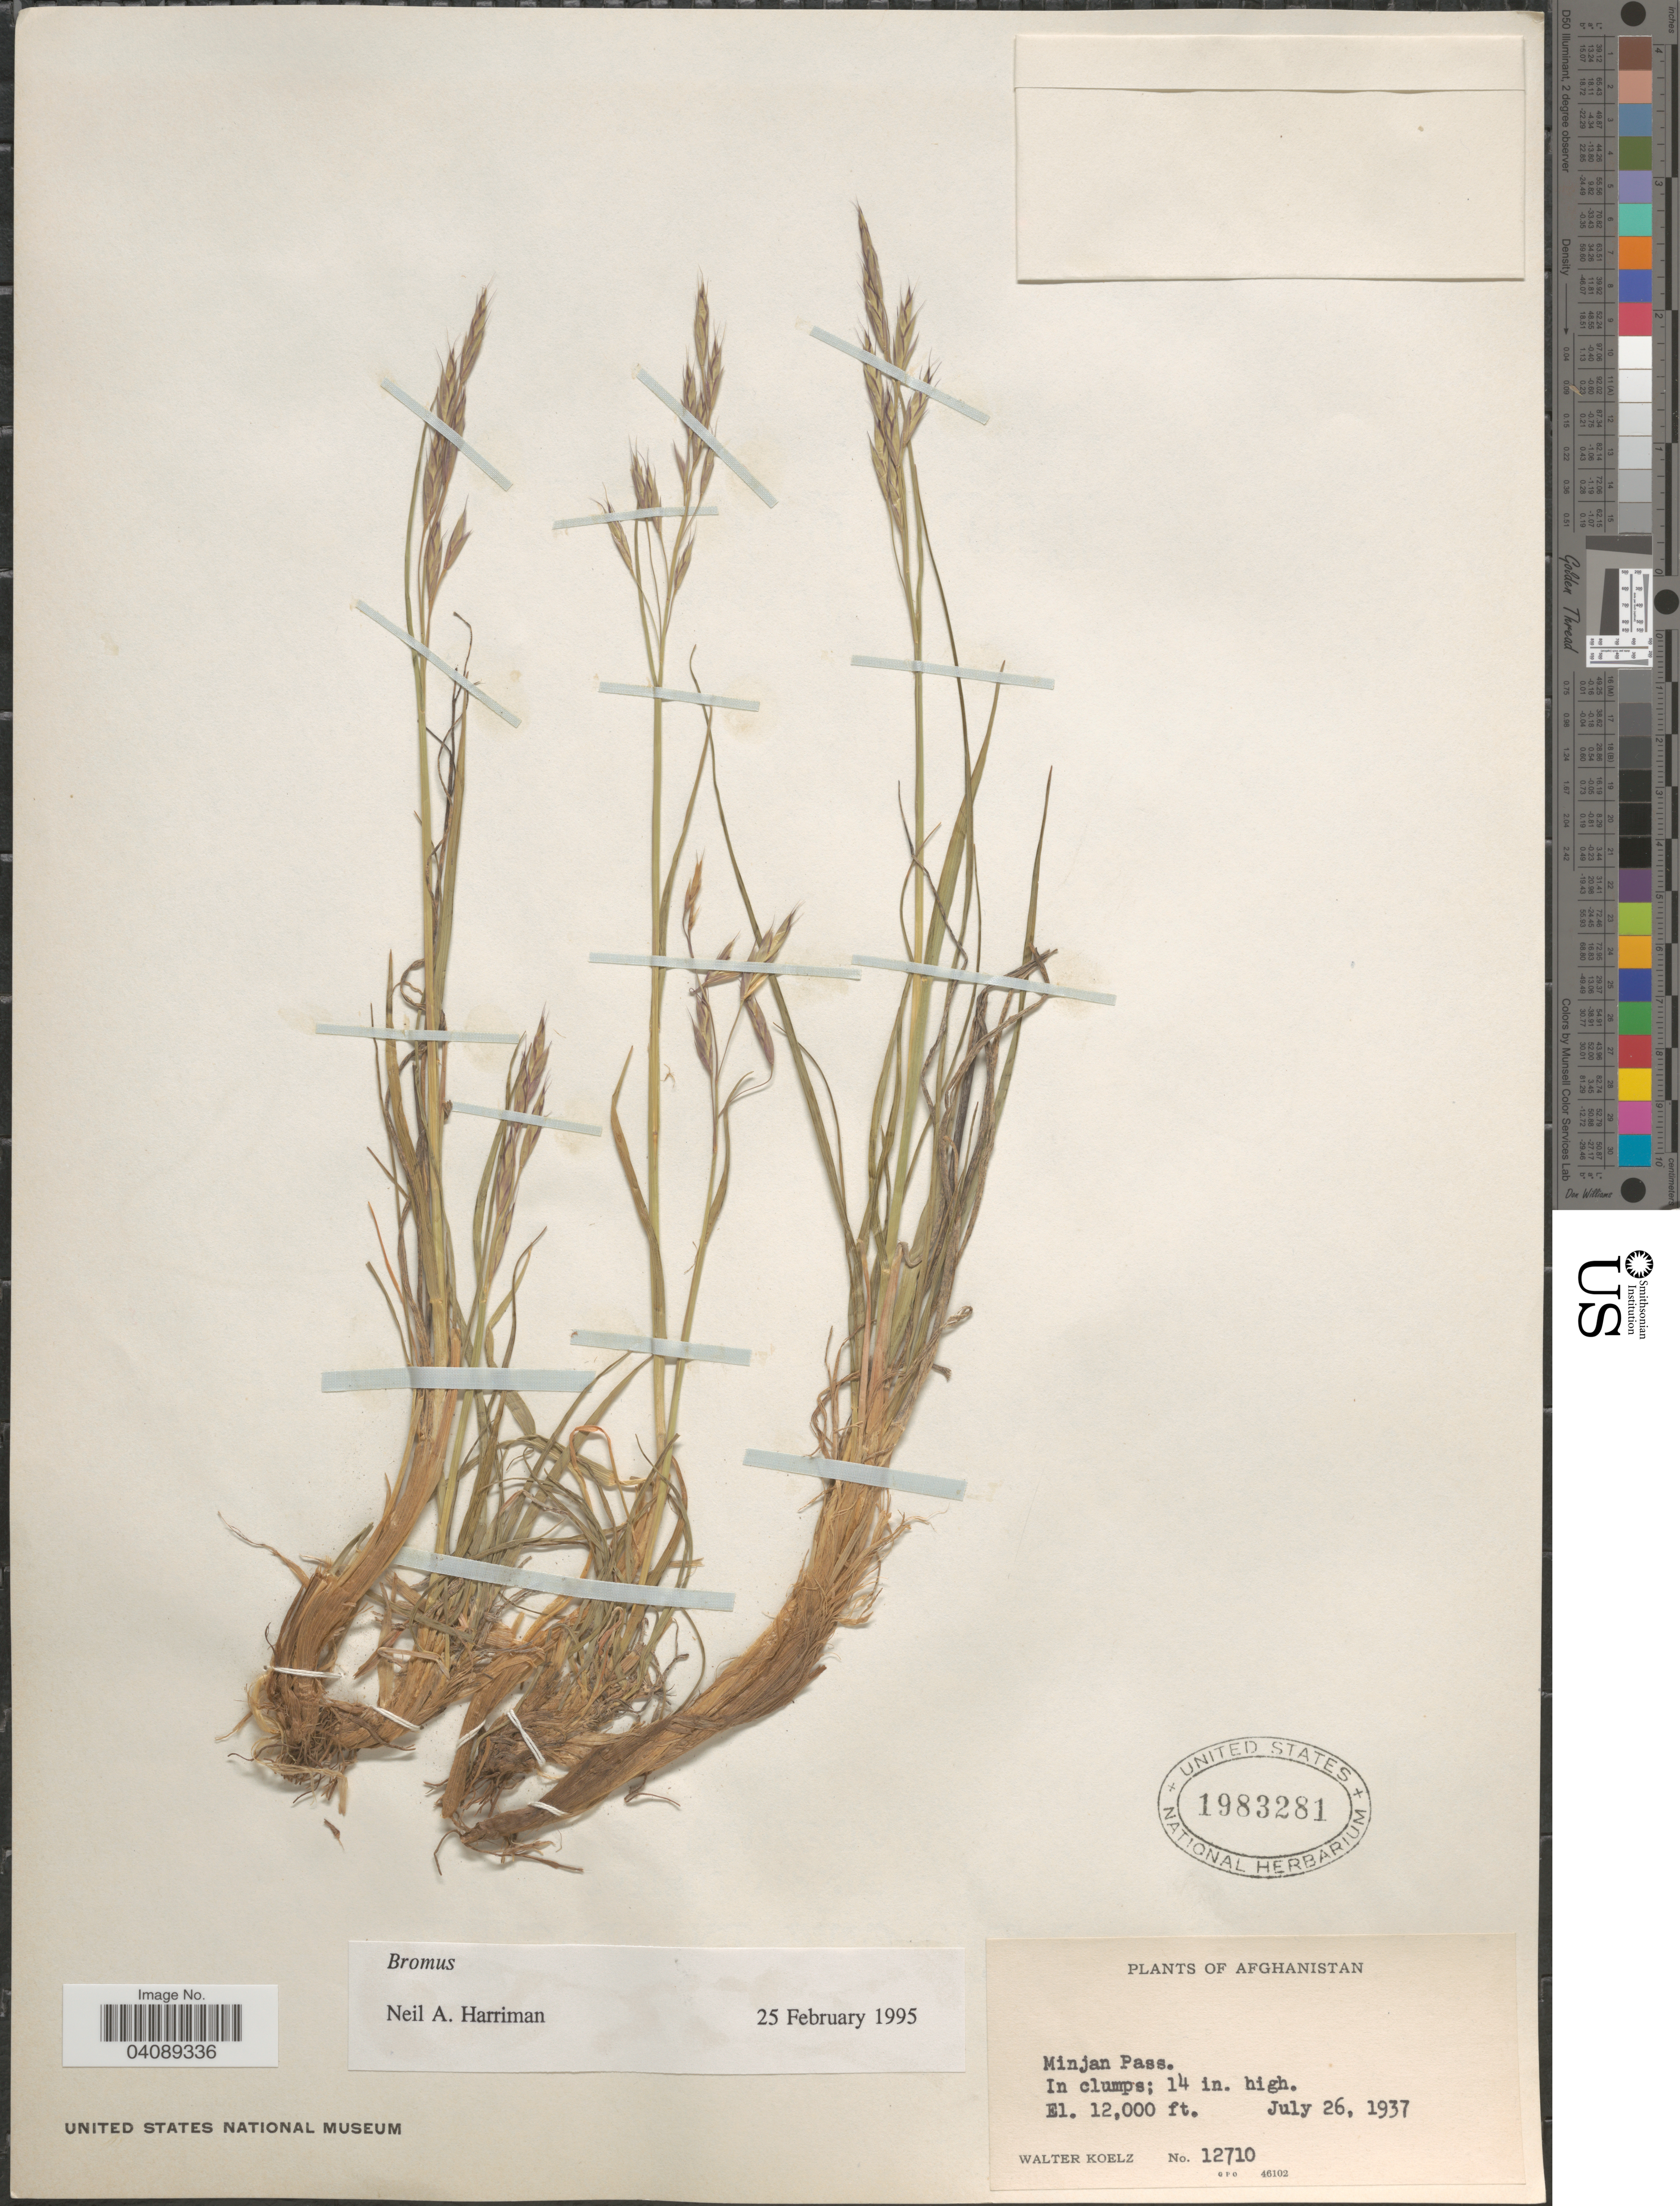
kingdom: Plantae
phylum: Tracheophyta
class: Liliopsida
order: Poales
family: Poaceae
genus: Bromus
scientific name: Bromus sp.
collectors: W. N. Koelz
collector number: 12710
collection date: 1937-07-26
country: Afghanistan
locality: Minjan Pass.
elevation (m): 3658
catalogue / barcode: US 1983281